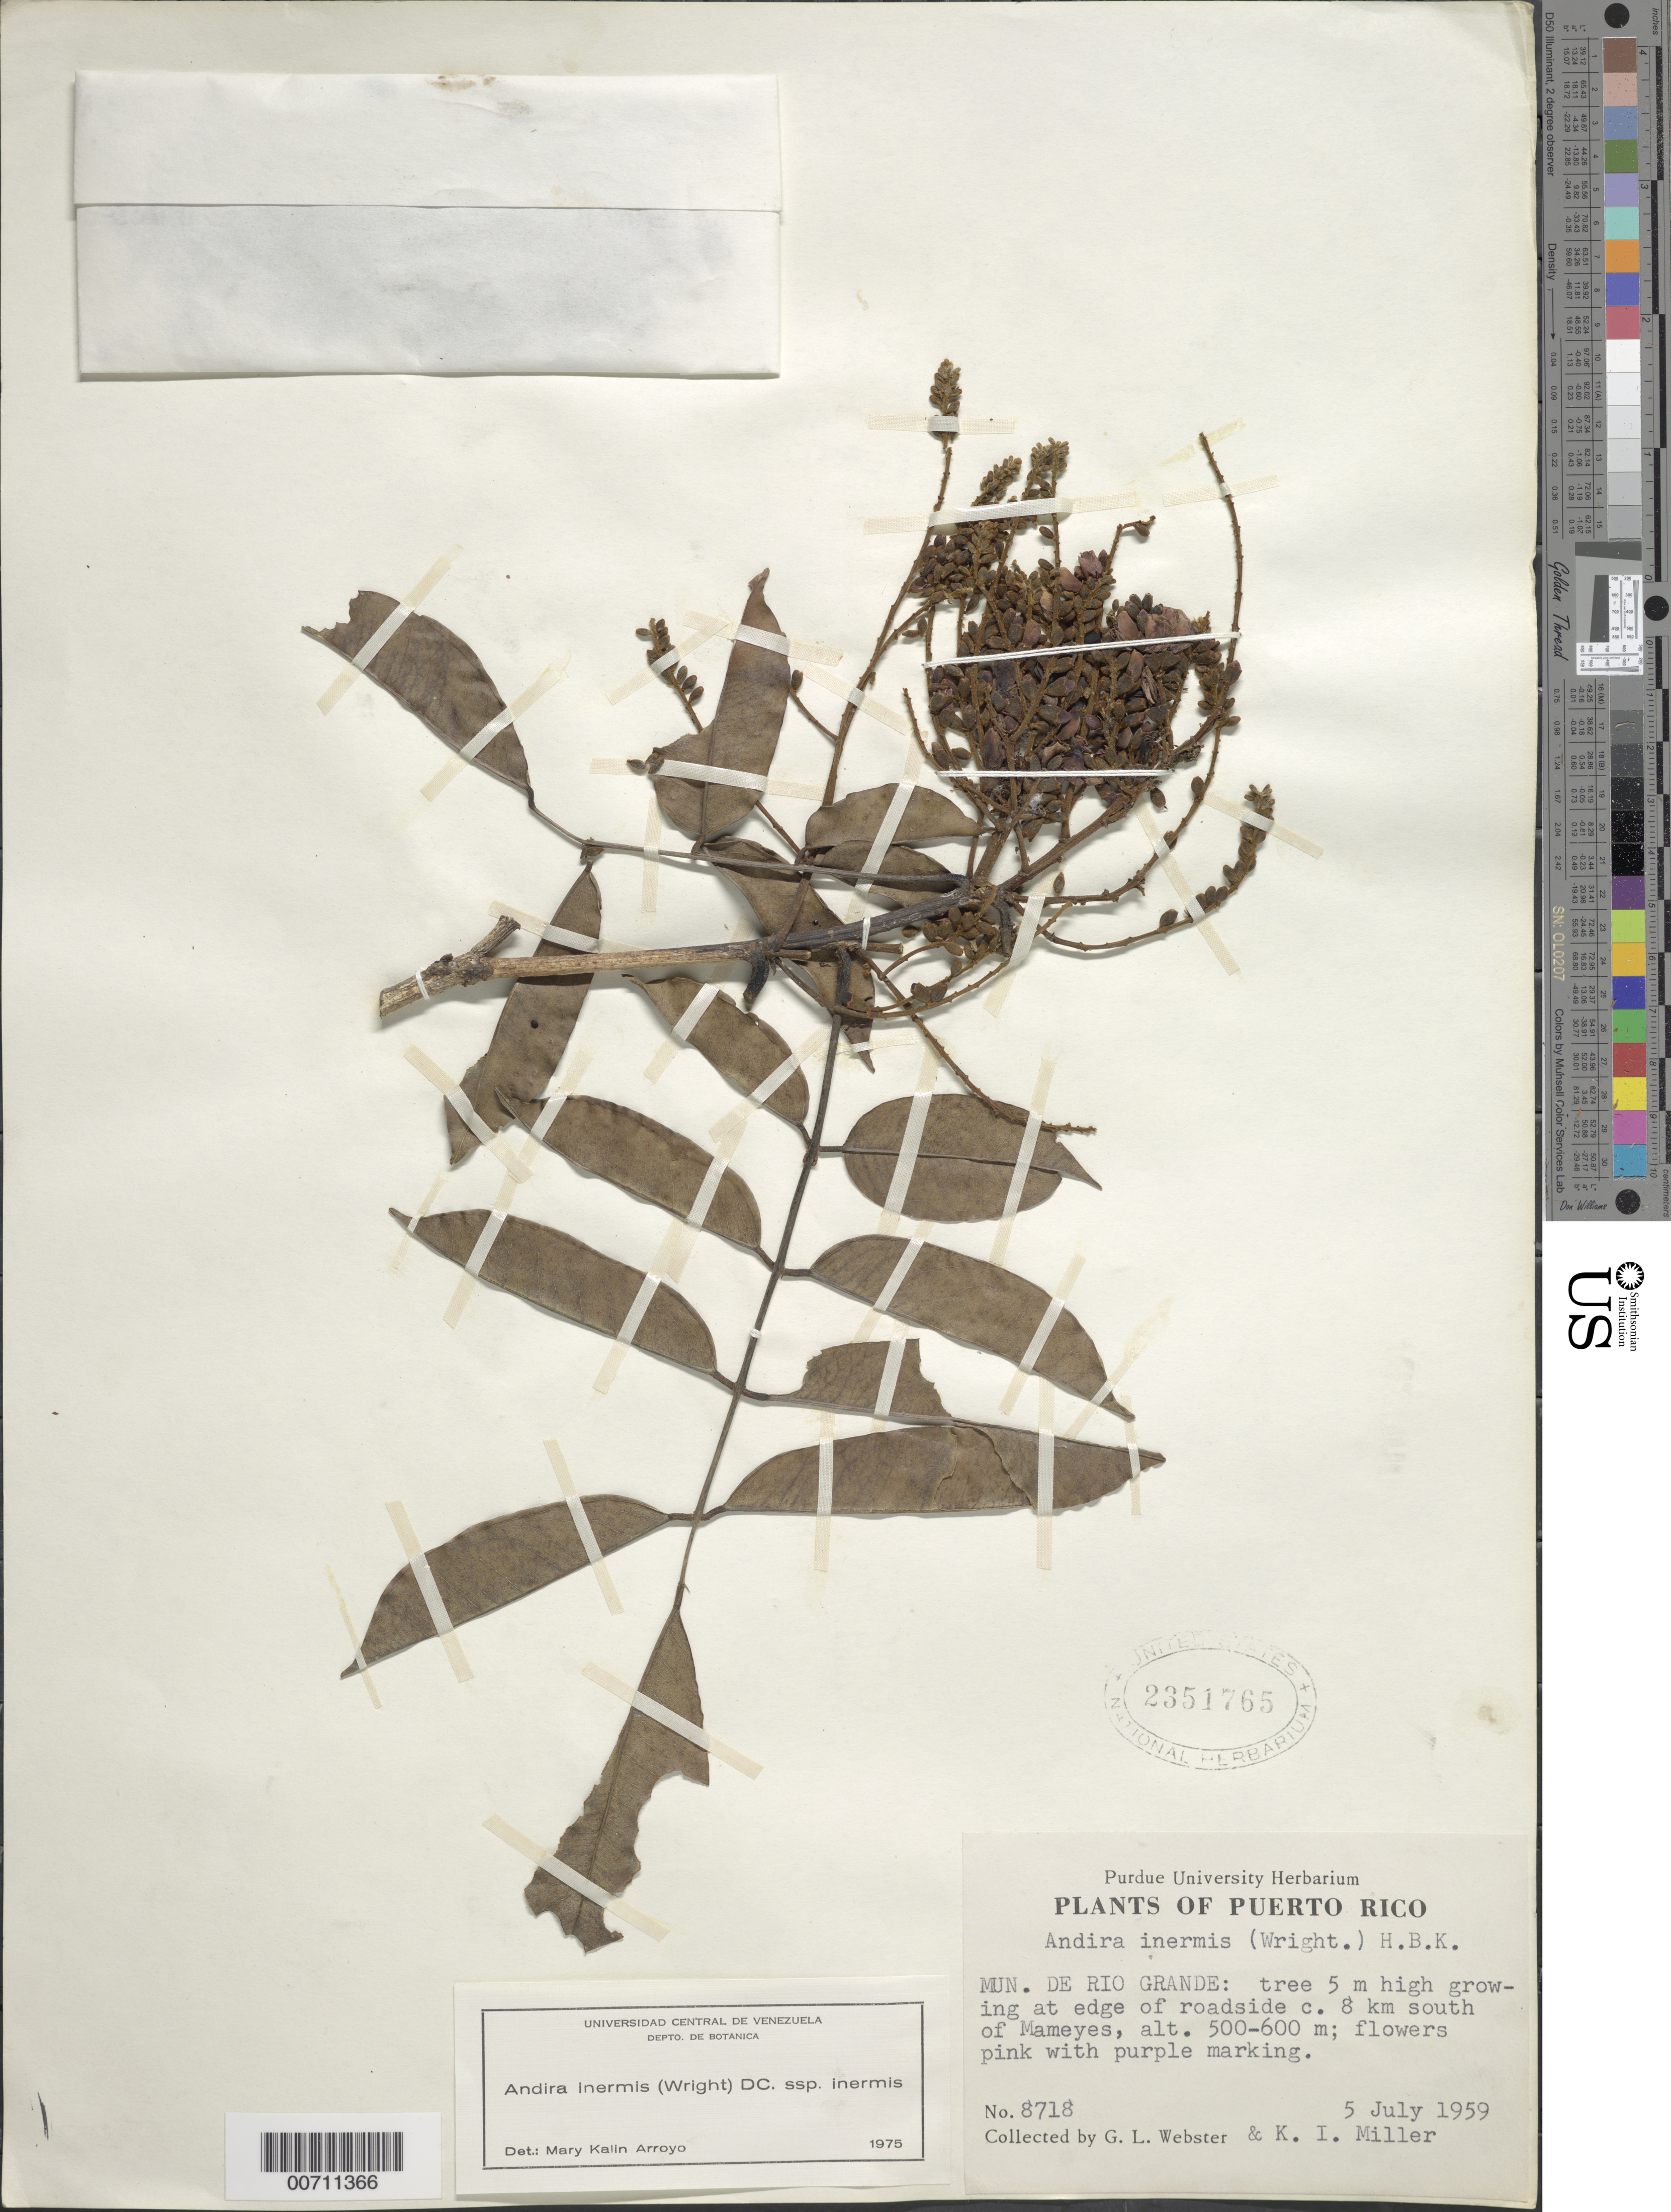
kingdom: Plantae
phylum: Tracheophyta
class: Magnoliopsida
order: Fabales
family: Fabaceae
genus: Andira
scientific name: Andira inermis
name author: (W. Wright) Kunth ex DC.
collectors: G. L. Webster & K. I. Miller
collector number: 8718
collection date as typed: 05 Jul 1959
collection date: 1959-07-05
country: Puerto Rico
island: Greater Antilles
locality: Mun. de Rio Grande: c. 8 km S of Mameyes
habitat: At edge of roadside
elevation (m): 500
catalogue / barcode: US 2351765